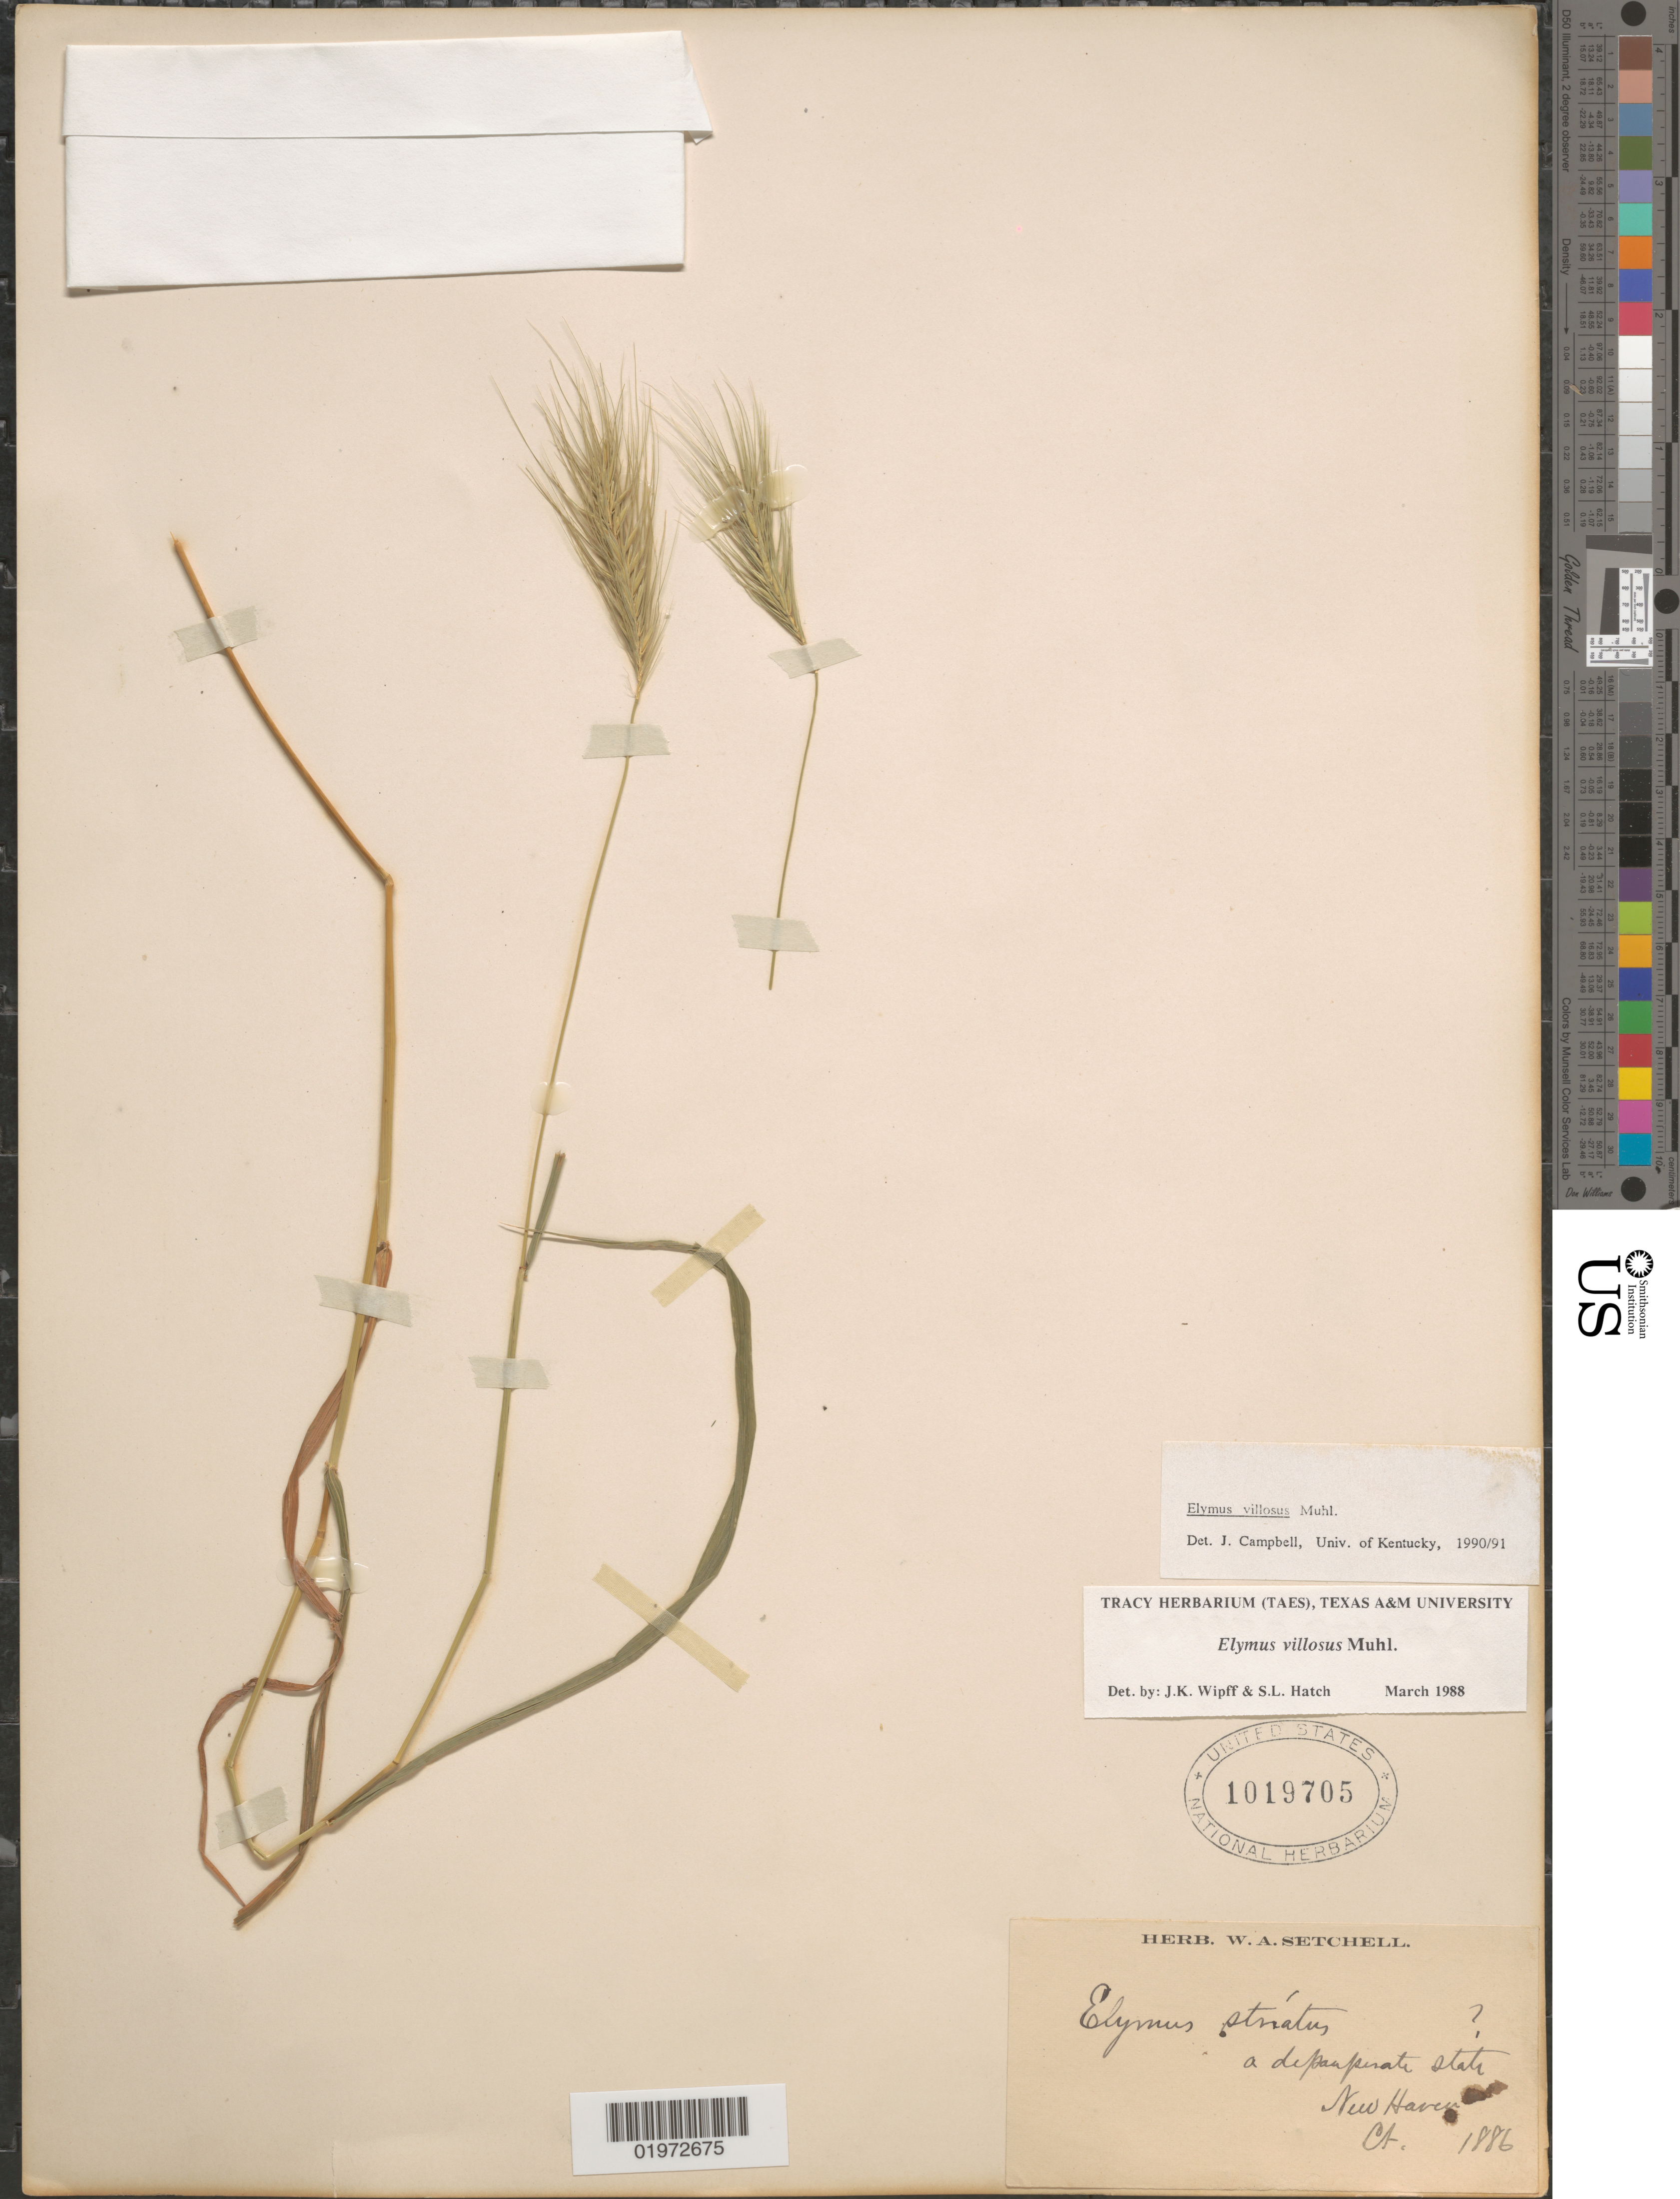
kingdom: Plantae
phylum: Tracheophyta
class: Liliopsida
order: Poales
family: Poaceae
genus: Elymus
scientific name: Elymus villosus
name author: Muhl. ex Willd.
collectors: ex herb. W. A. Setchell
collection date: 1886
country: United States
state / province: Connecticut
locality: New Haven.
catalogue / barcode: US 1019705